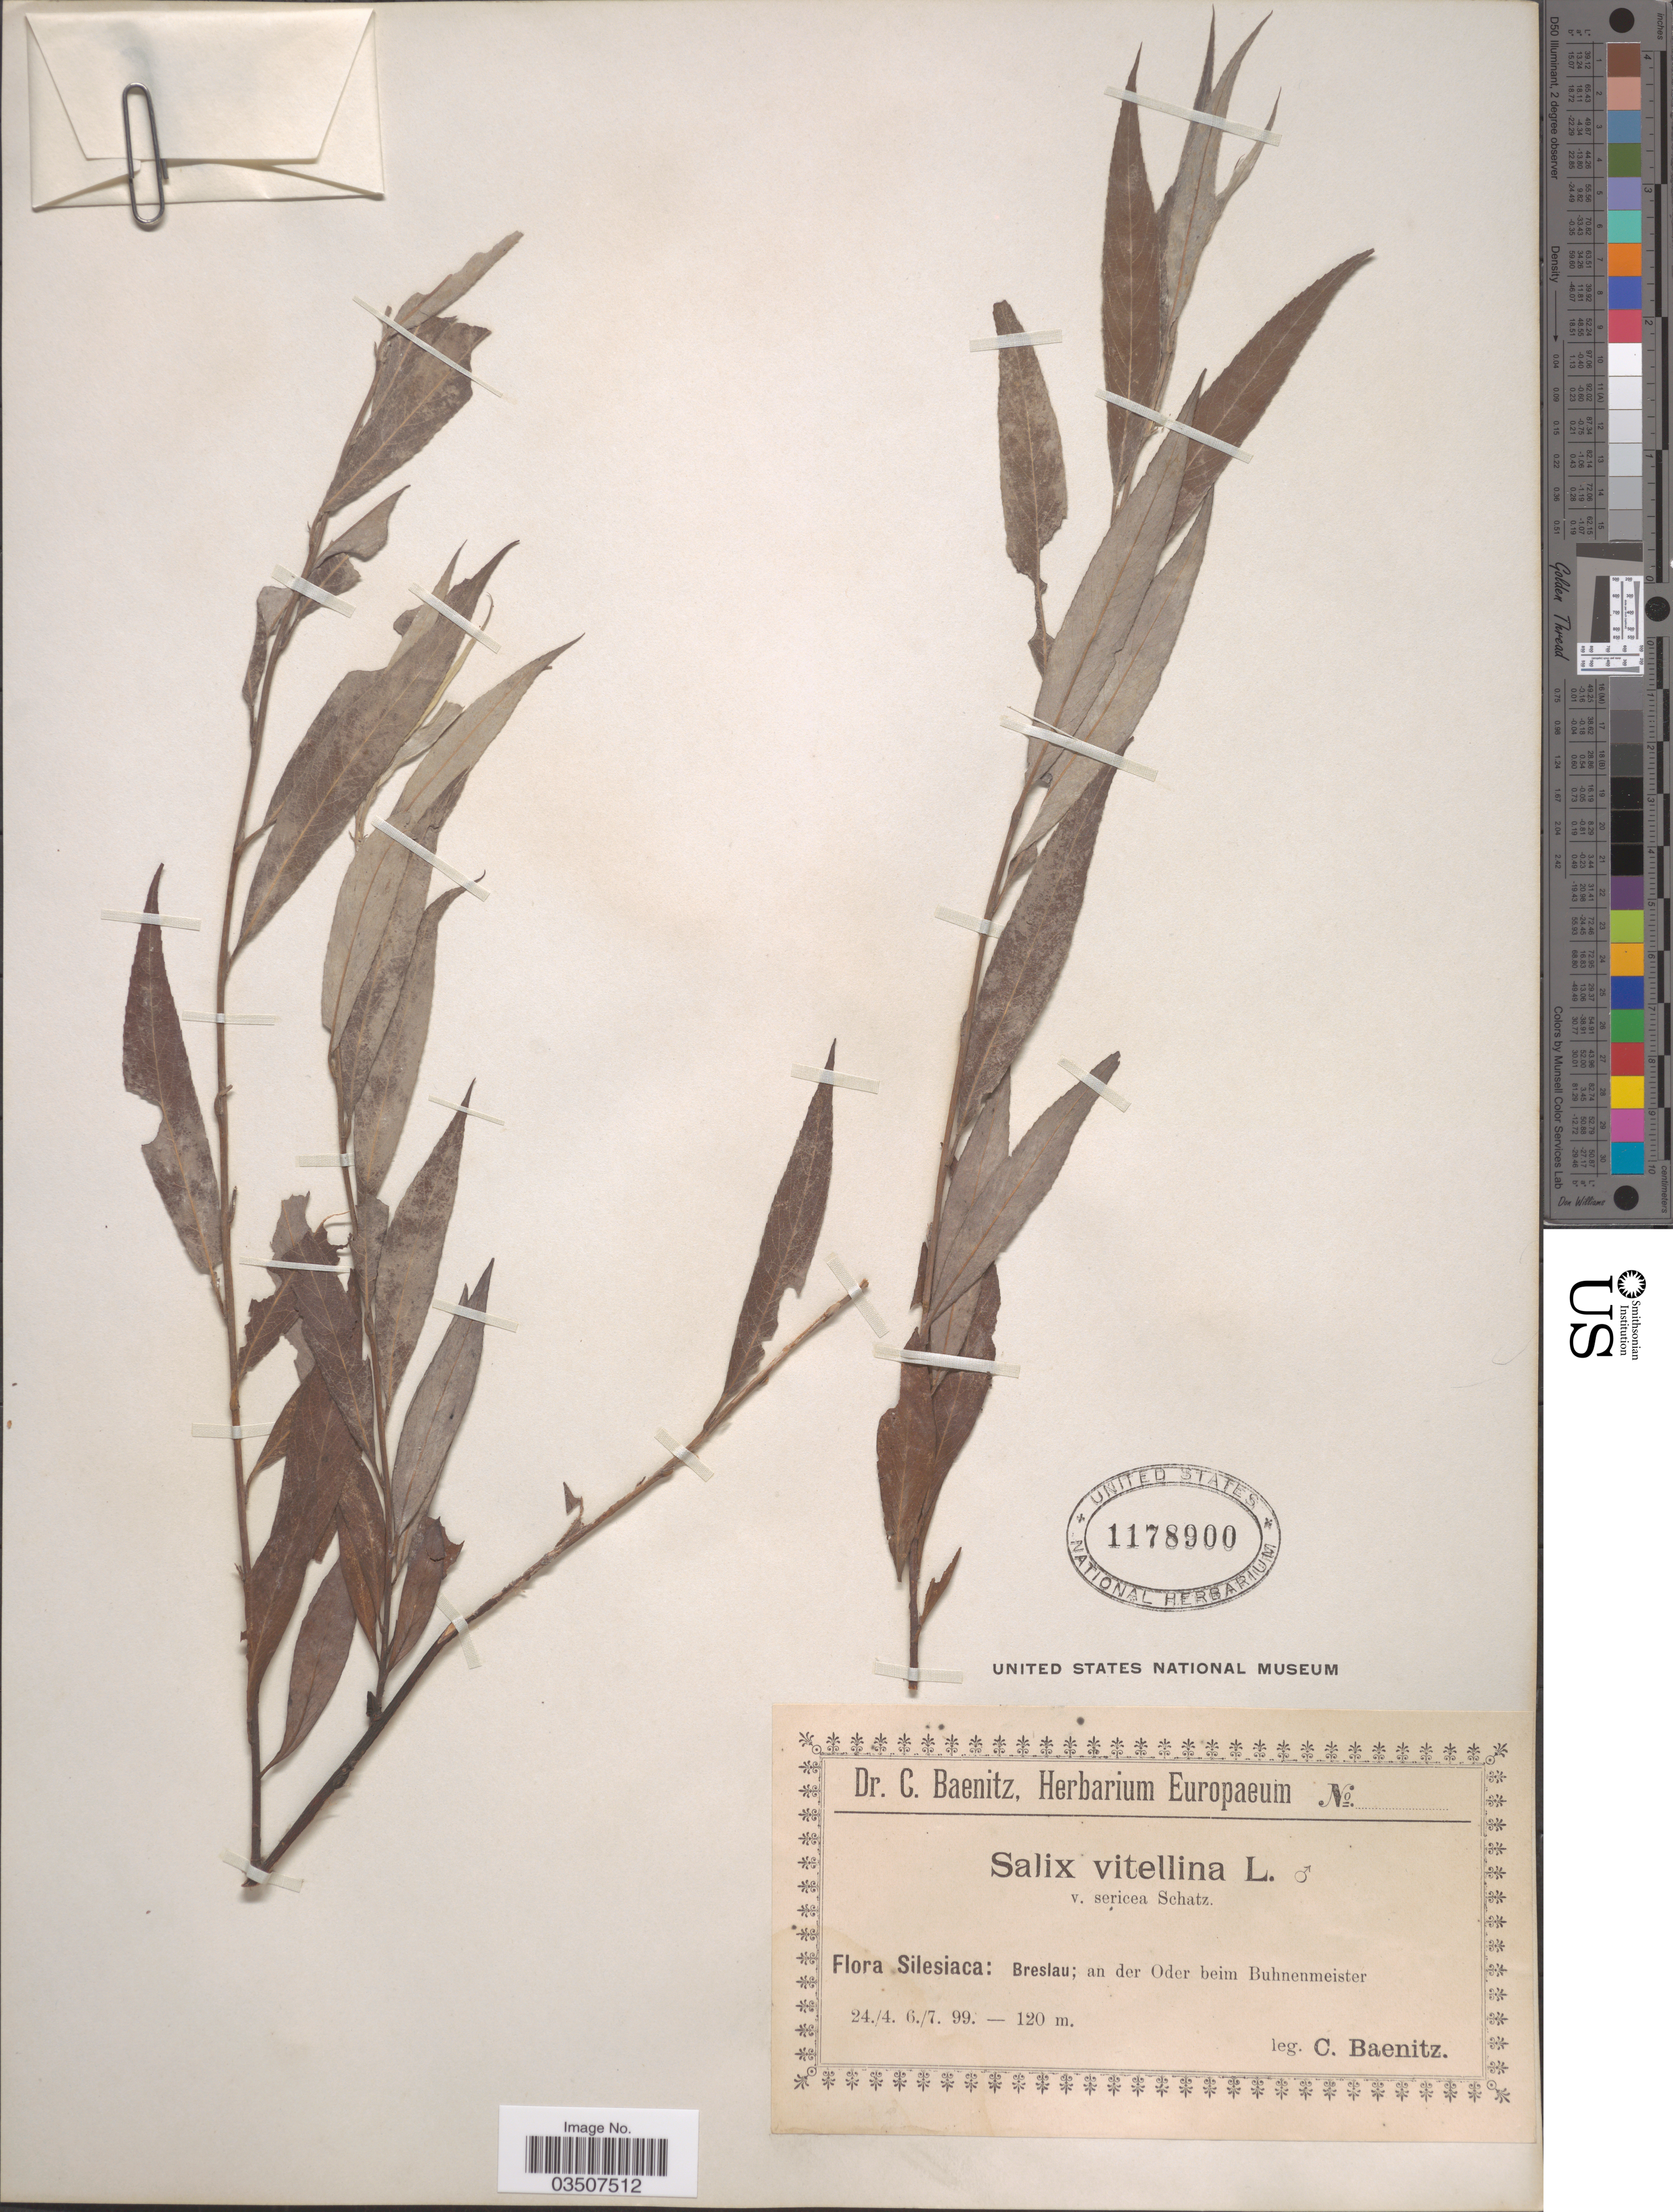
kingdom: Plantae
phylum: Tracheophyta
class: Magnoliopsida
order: Malpighiales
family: Salicaceae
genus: Salix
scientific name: Salix vitellina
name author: L.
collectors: C. G. Baenitz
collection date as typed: Transcribed d/m/y: 24/4/99 to 6/7/99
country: Poland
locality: Silesiaca: Breslau; an der Oder beim Buhnenmeister.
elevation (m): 120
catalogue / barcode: US 1178900